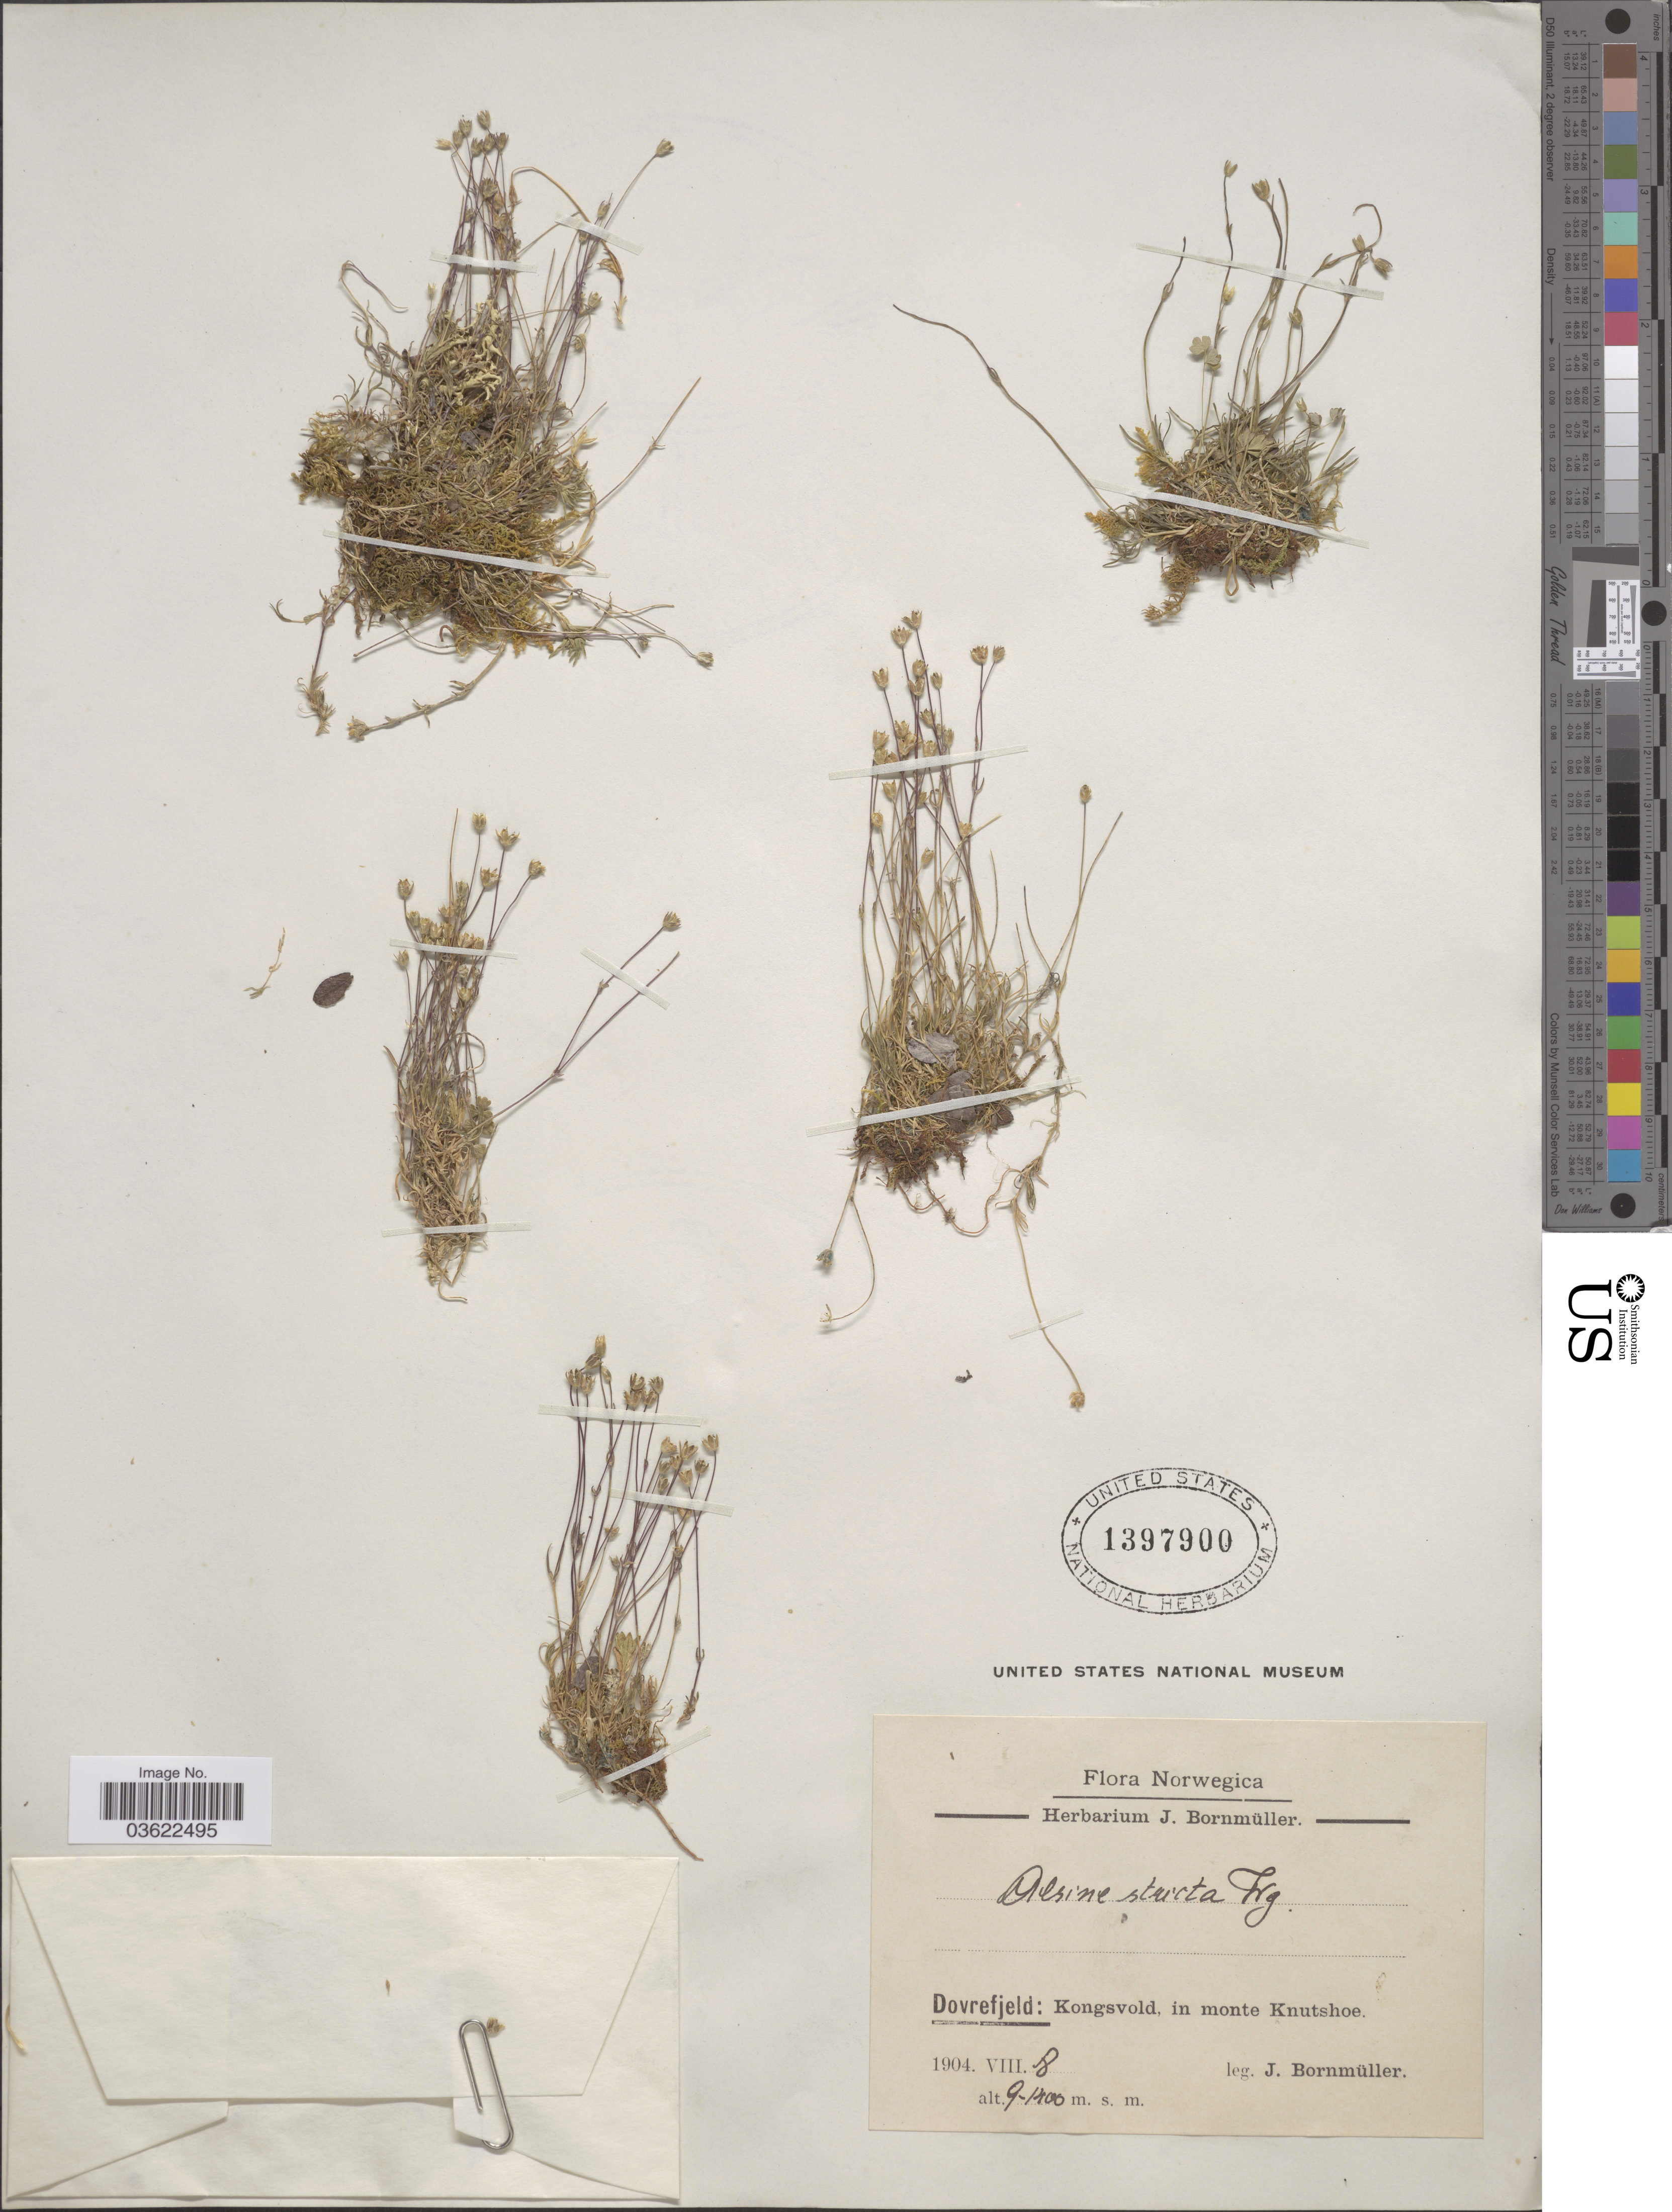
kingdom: Plantae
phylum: Tracheophyta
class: Magnoliopsida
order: Caryophyllales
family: Caryophyllaceae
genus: Arenaria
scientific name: Arenaria stricta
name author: Michx.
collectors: J. Bornmüller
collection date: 1904-08-08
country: Norway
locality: Norwegica. Dovrefjeld: Kongsvold, in monte Knutshoe.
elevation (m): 900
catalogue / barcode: US 1397900